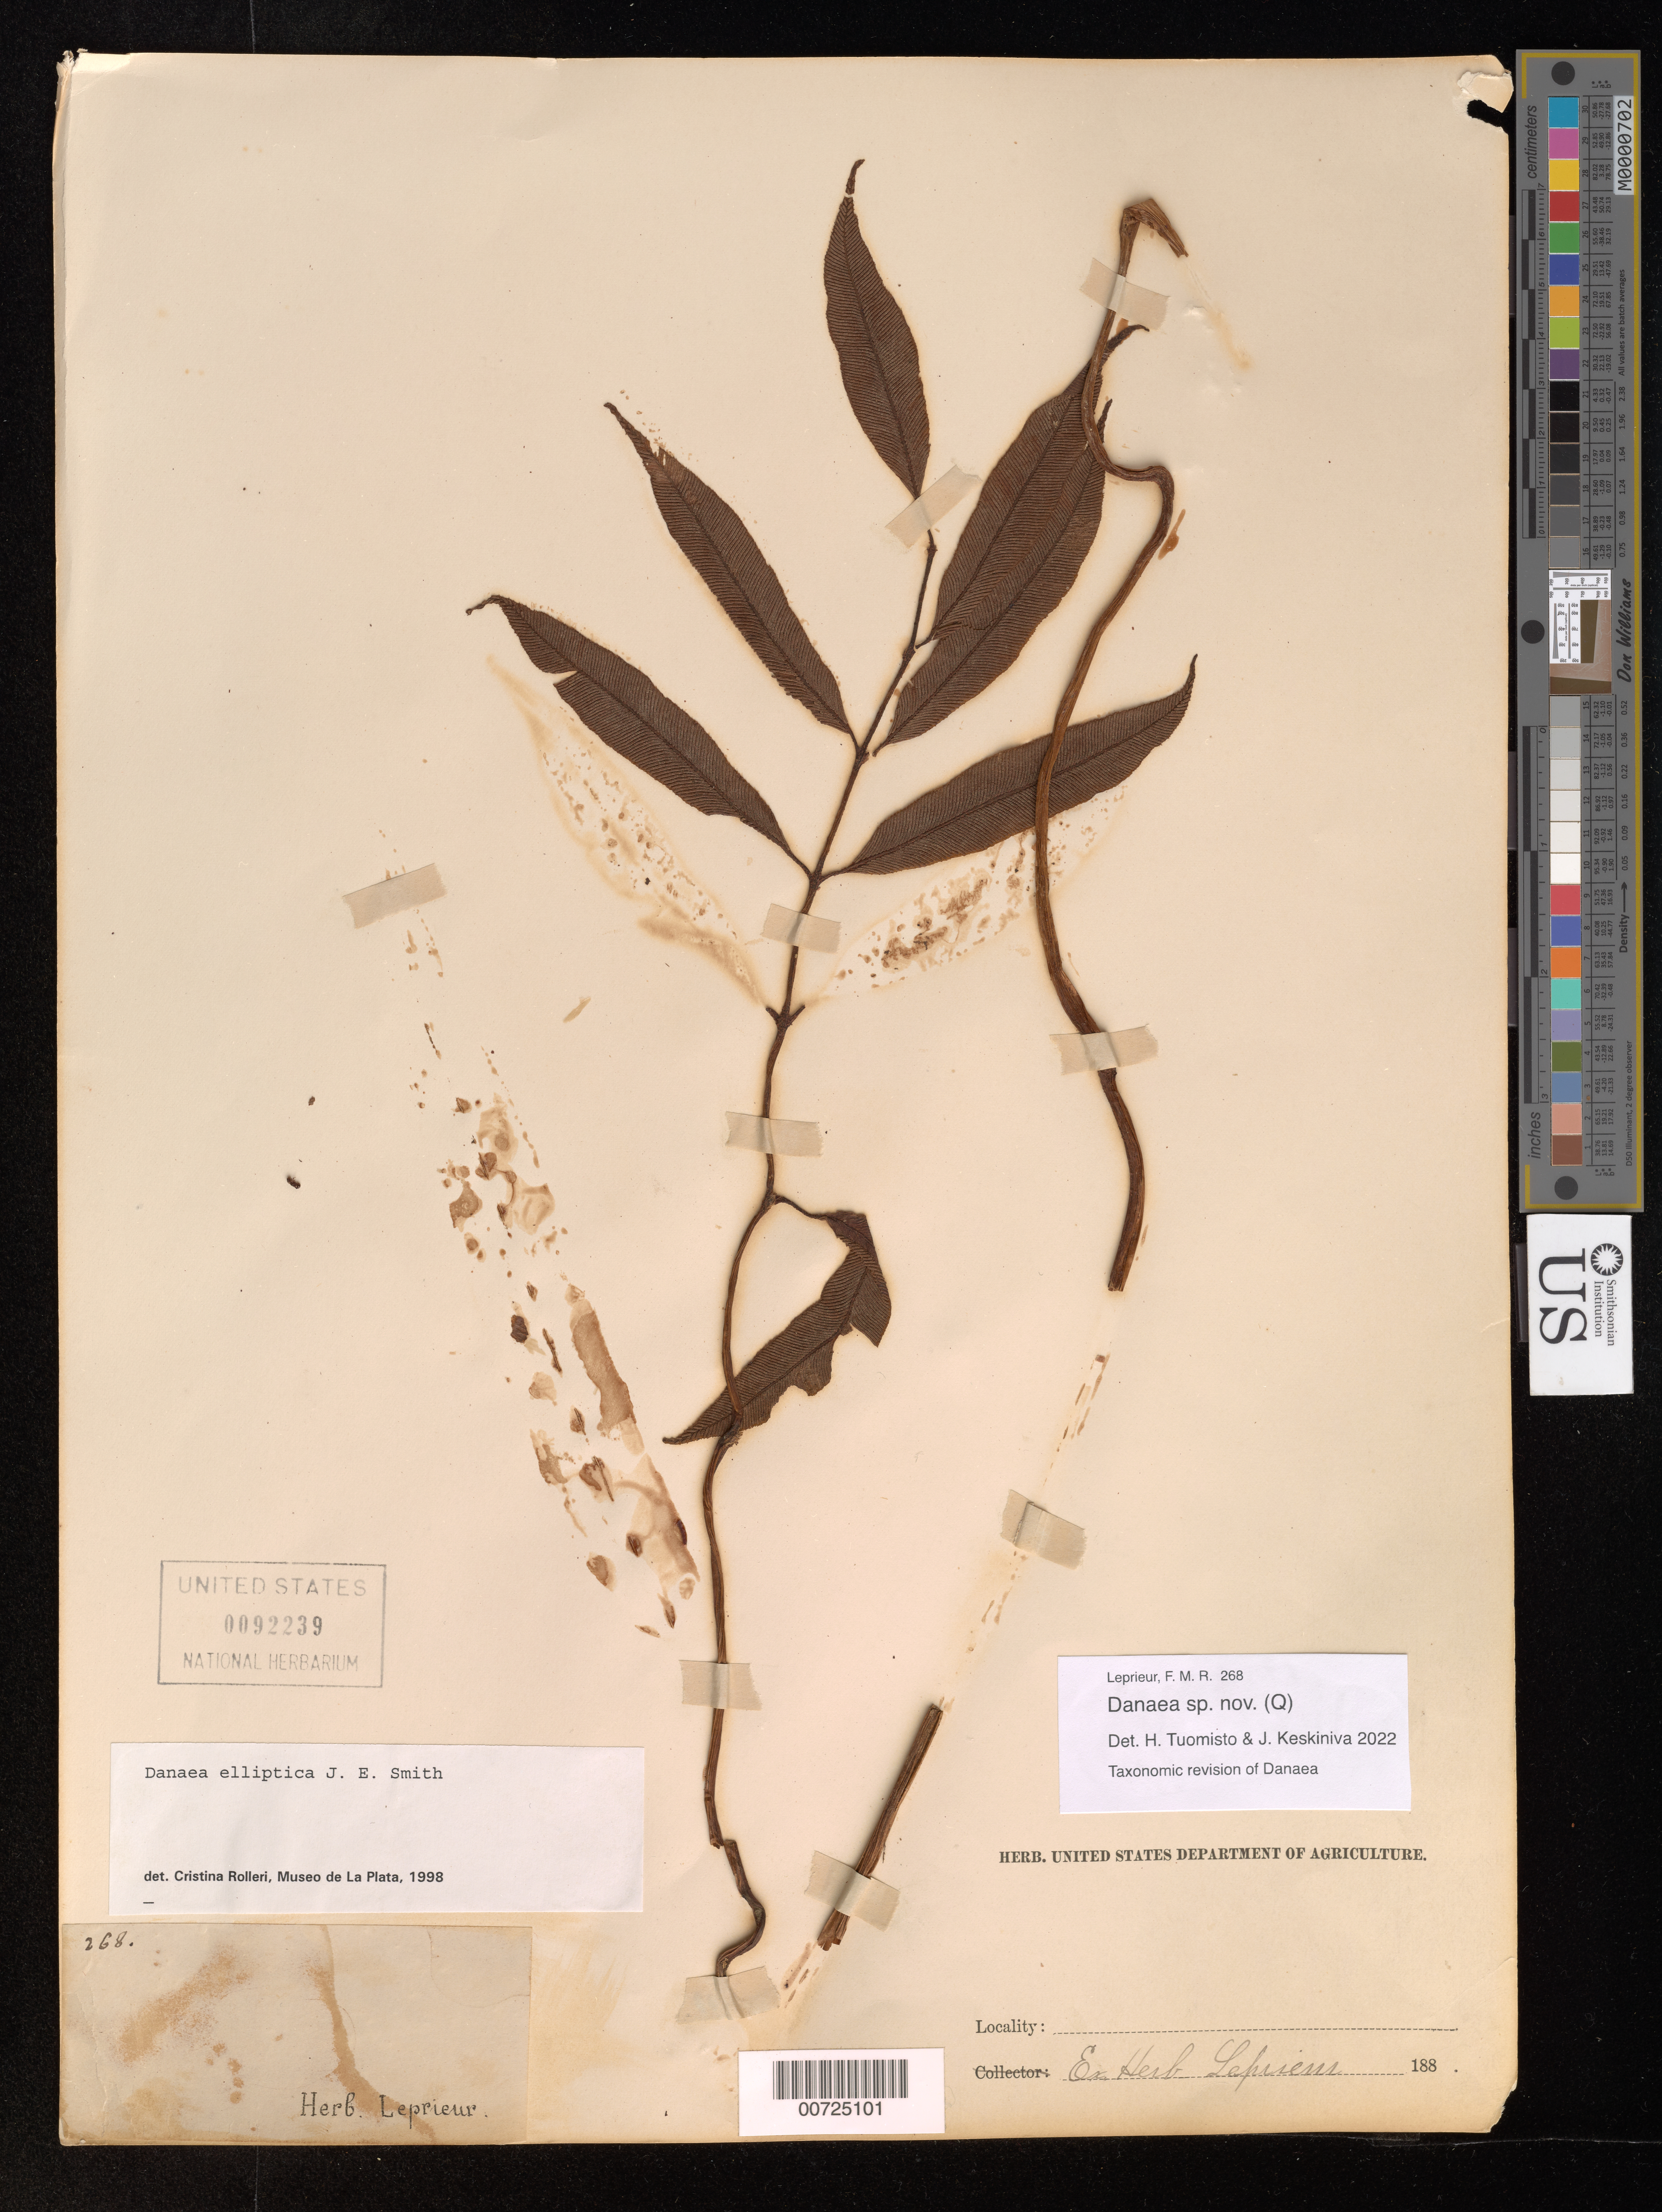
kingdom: Plantae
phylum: Tracheophyta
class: Polypodiopsida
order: Marattiales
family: Marattiaceae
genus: Danaea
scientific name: Danaea sp.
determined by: Tuomisto, H.; Keskiniva, Janina S.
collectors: F. M. R. Leprieur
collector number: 268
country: French Guiana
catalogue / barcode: US 92239